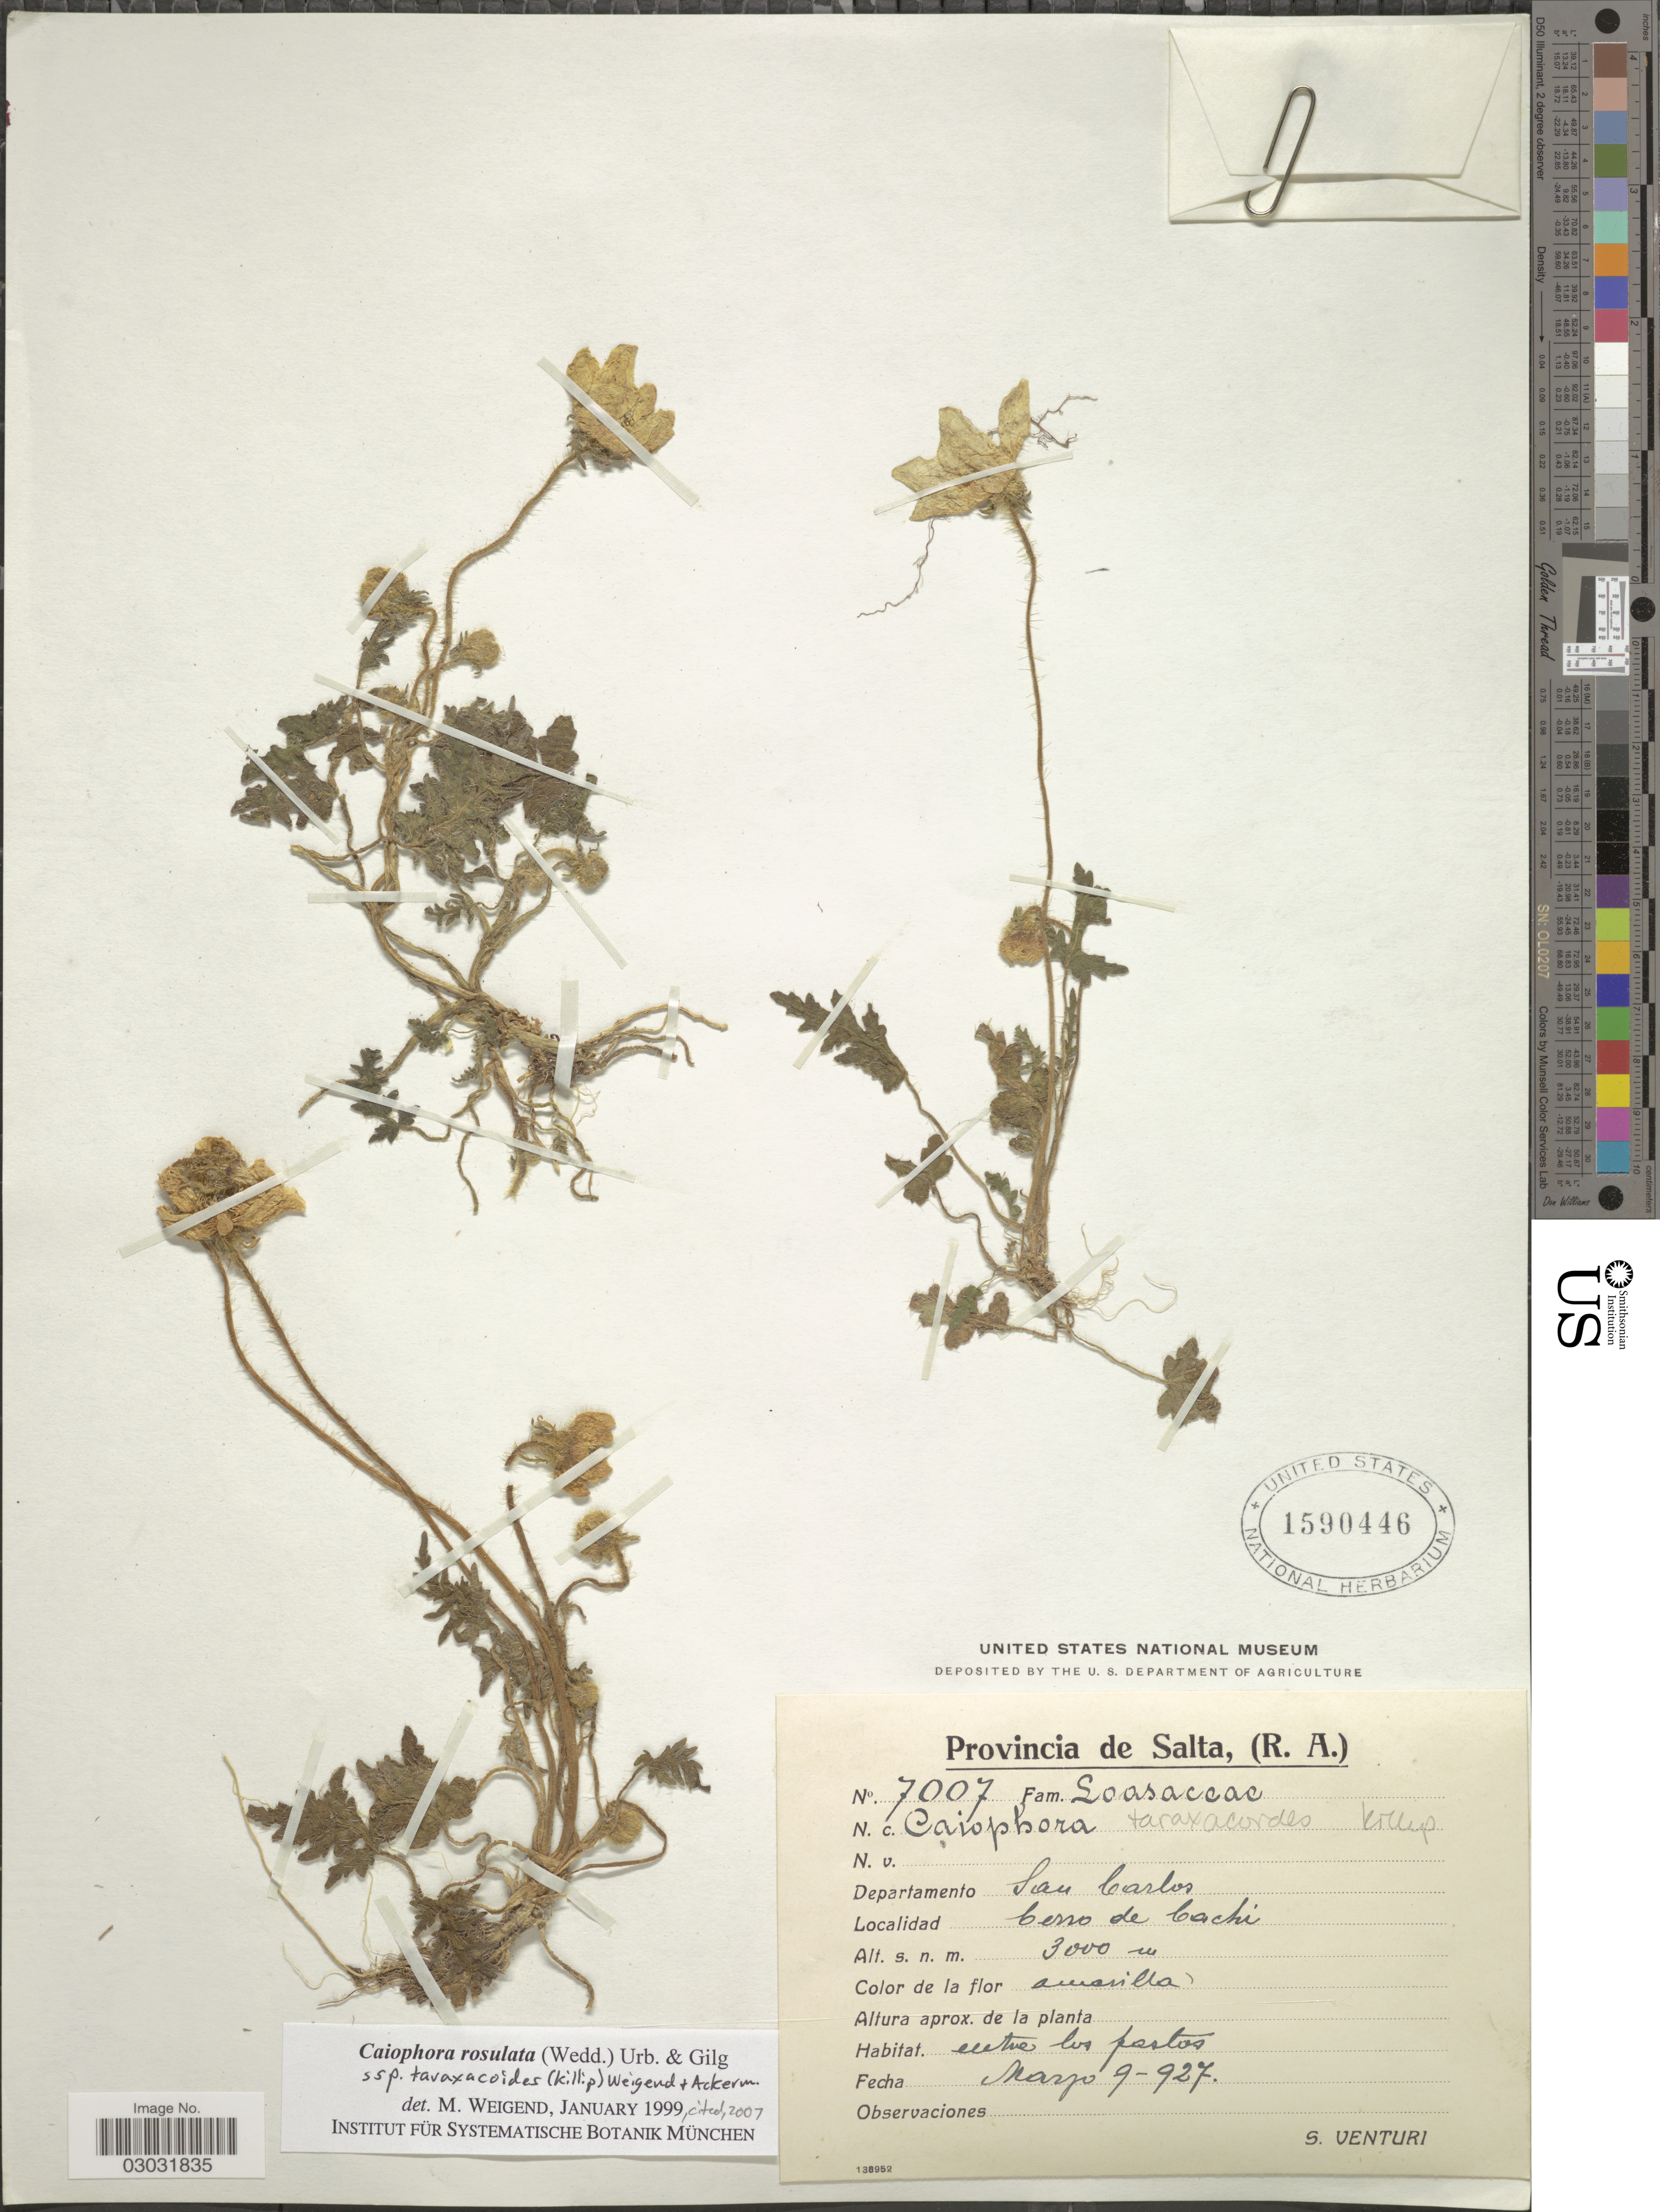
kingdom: Plantae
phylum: Tracheophyta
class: Magnoliopsida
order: Cornales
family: Loasaceae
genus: Caiophora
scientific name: Caiophora rosulata subsp. taraxacoides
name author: (Killip) Weigend & M. Ackermann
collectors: S. Venturi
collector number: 7007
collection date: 1927-03-09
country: Argentina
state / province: Salta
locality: Departamento San Carlos. Cerro de Cachi.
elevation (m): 3000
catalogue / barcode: US 1590446